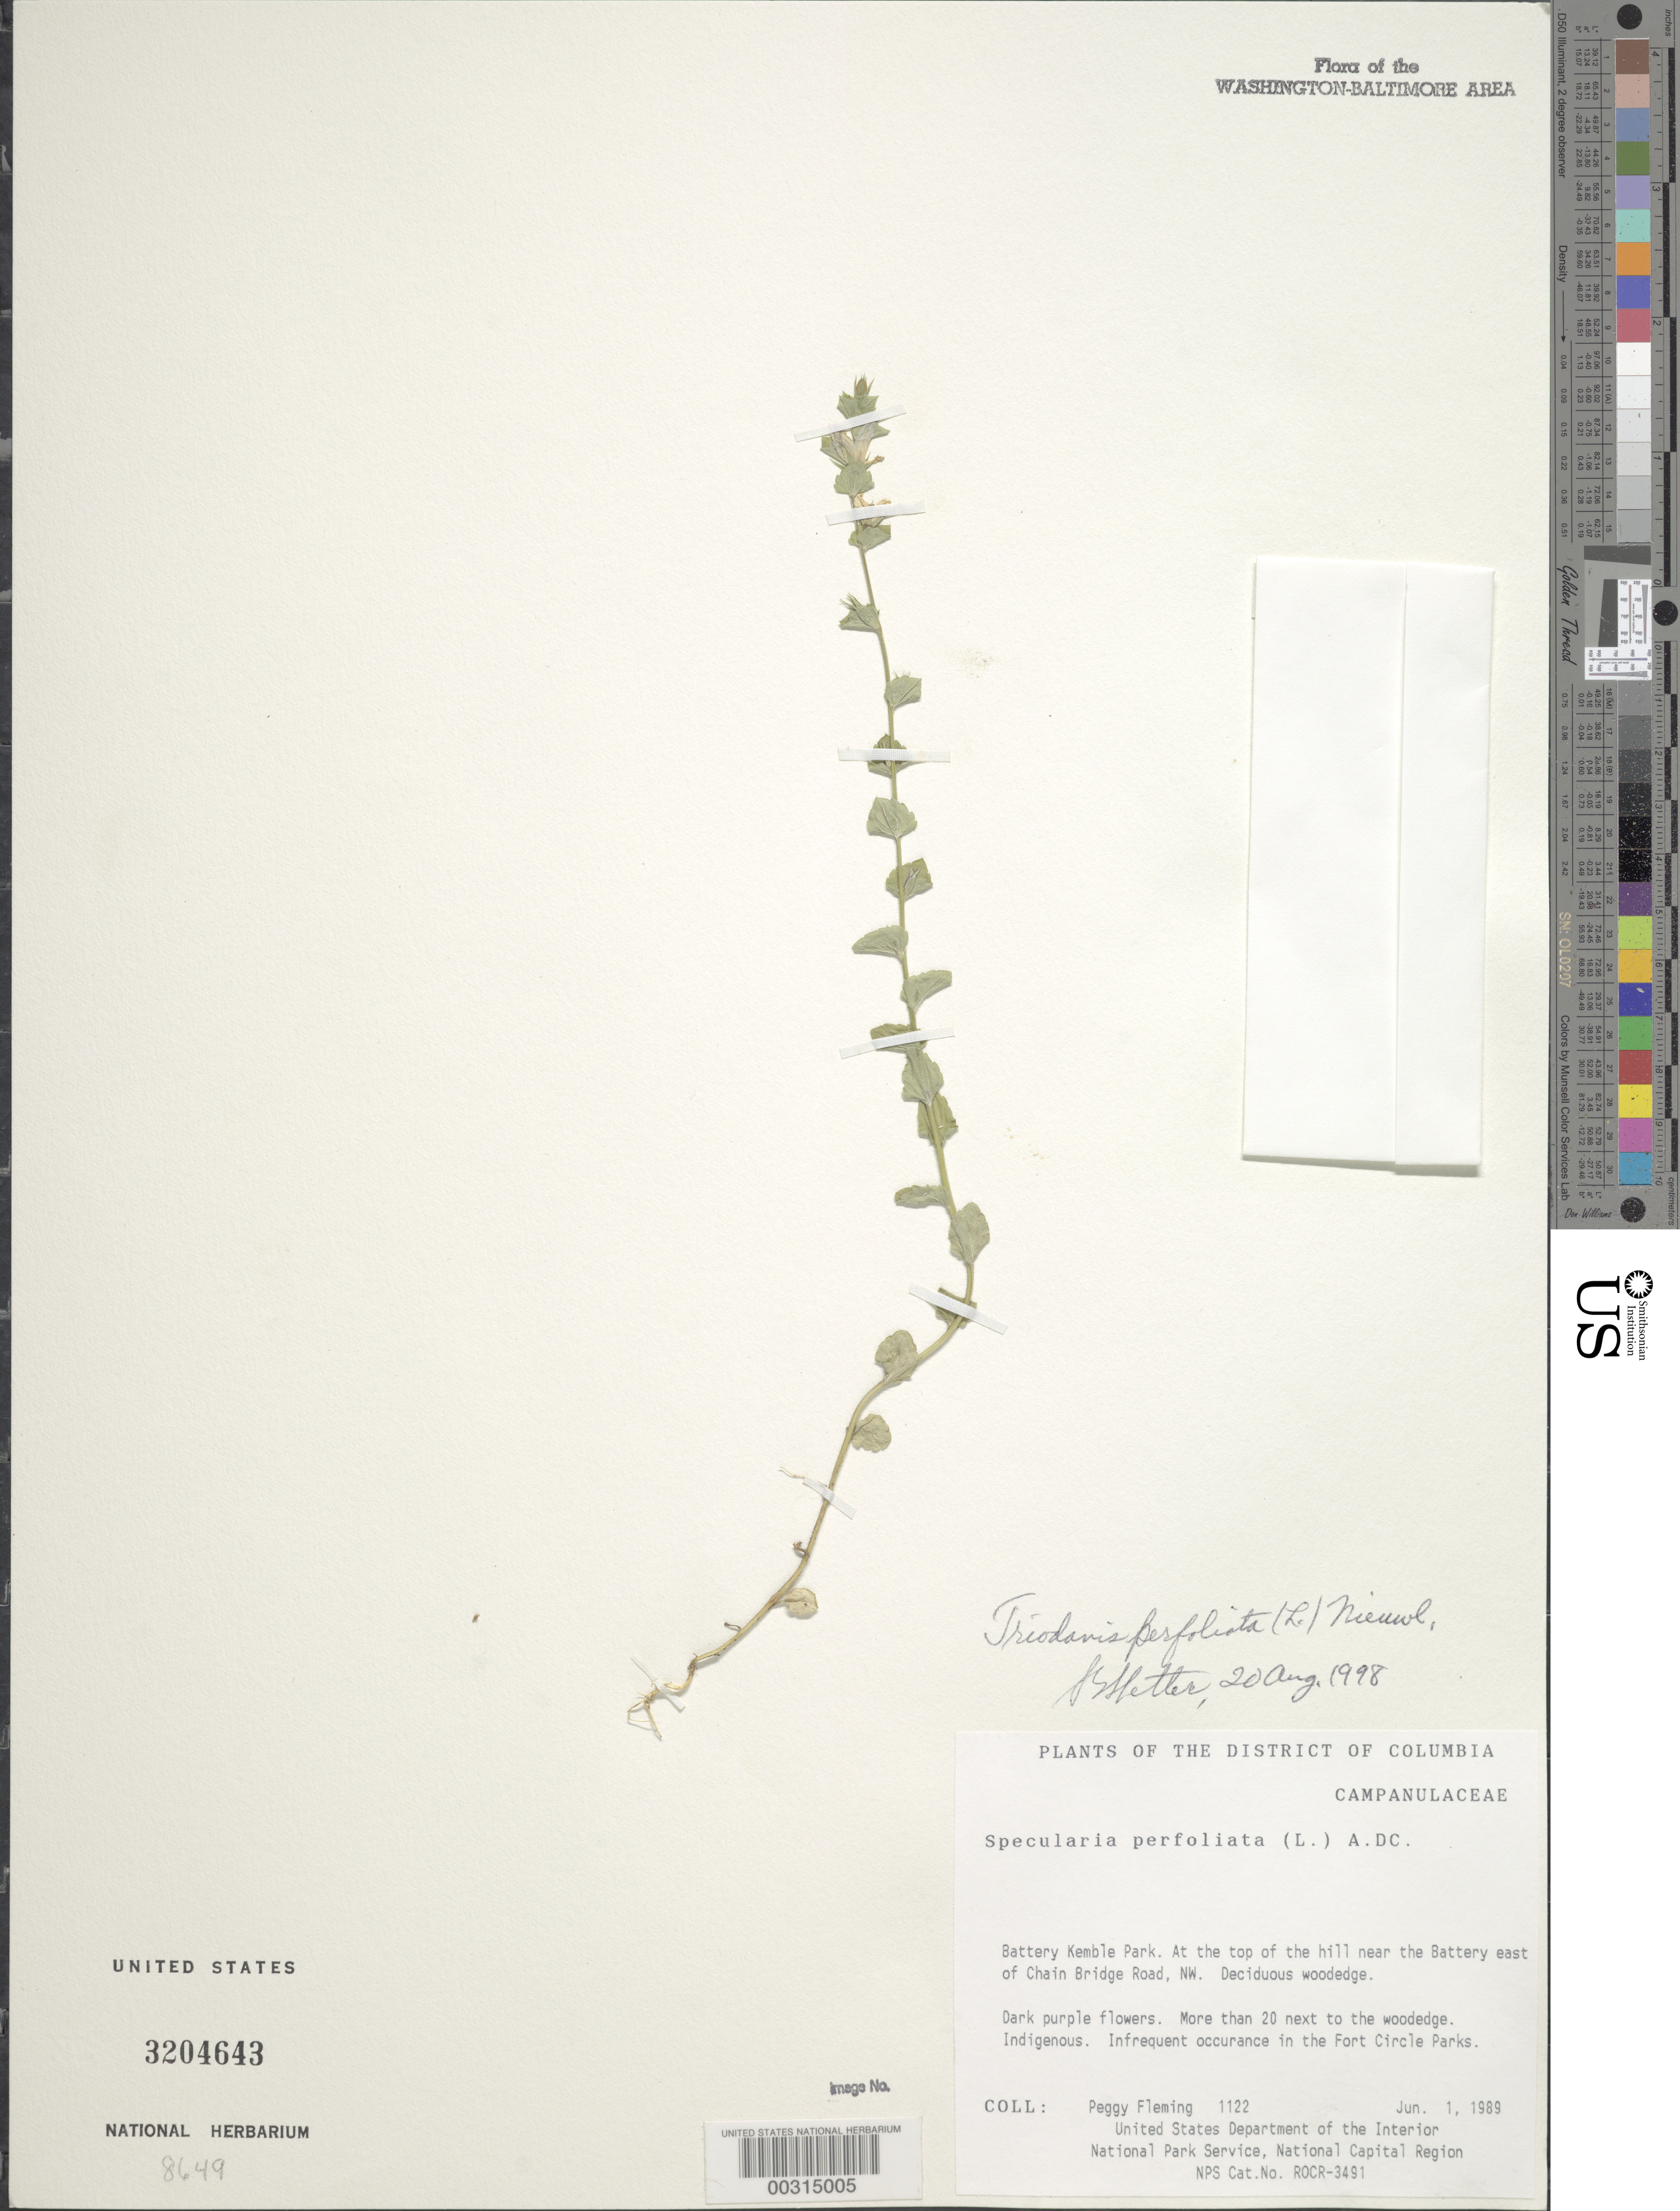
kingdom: Plantae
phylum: Tracheophyta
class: Magnoliopsida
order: Asterales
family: Campanulaceae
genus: Triodanis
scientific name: Triodanis perfoliata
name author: (L.) Nieuwl.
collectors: P. Fleming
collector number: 1122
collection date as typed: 01 Jun 1989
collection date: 1989-06-01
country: United States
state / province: District of Columbia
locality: Battery E of Chain Bridge Road, NW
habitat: Deciduous woodedge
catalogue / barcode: US 3204643